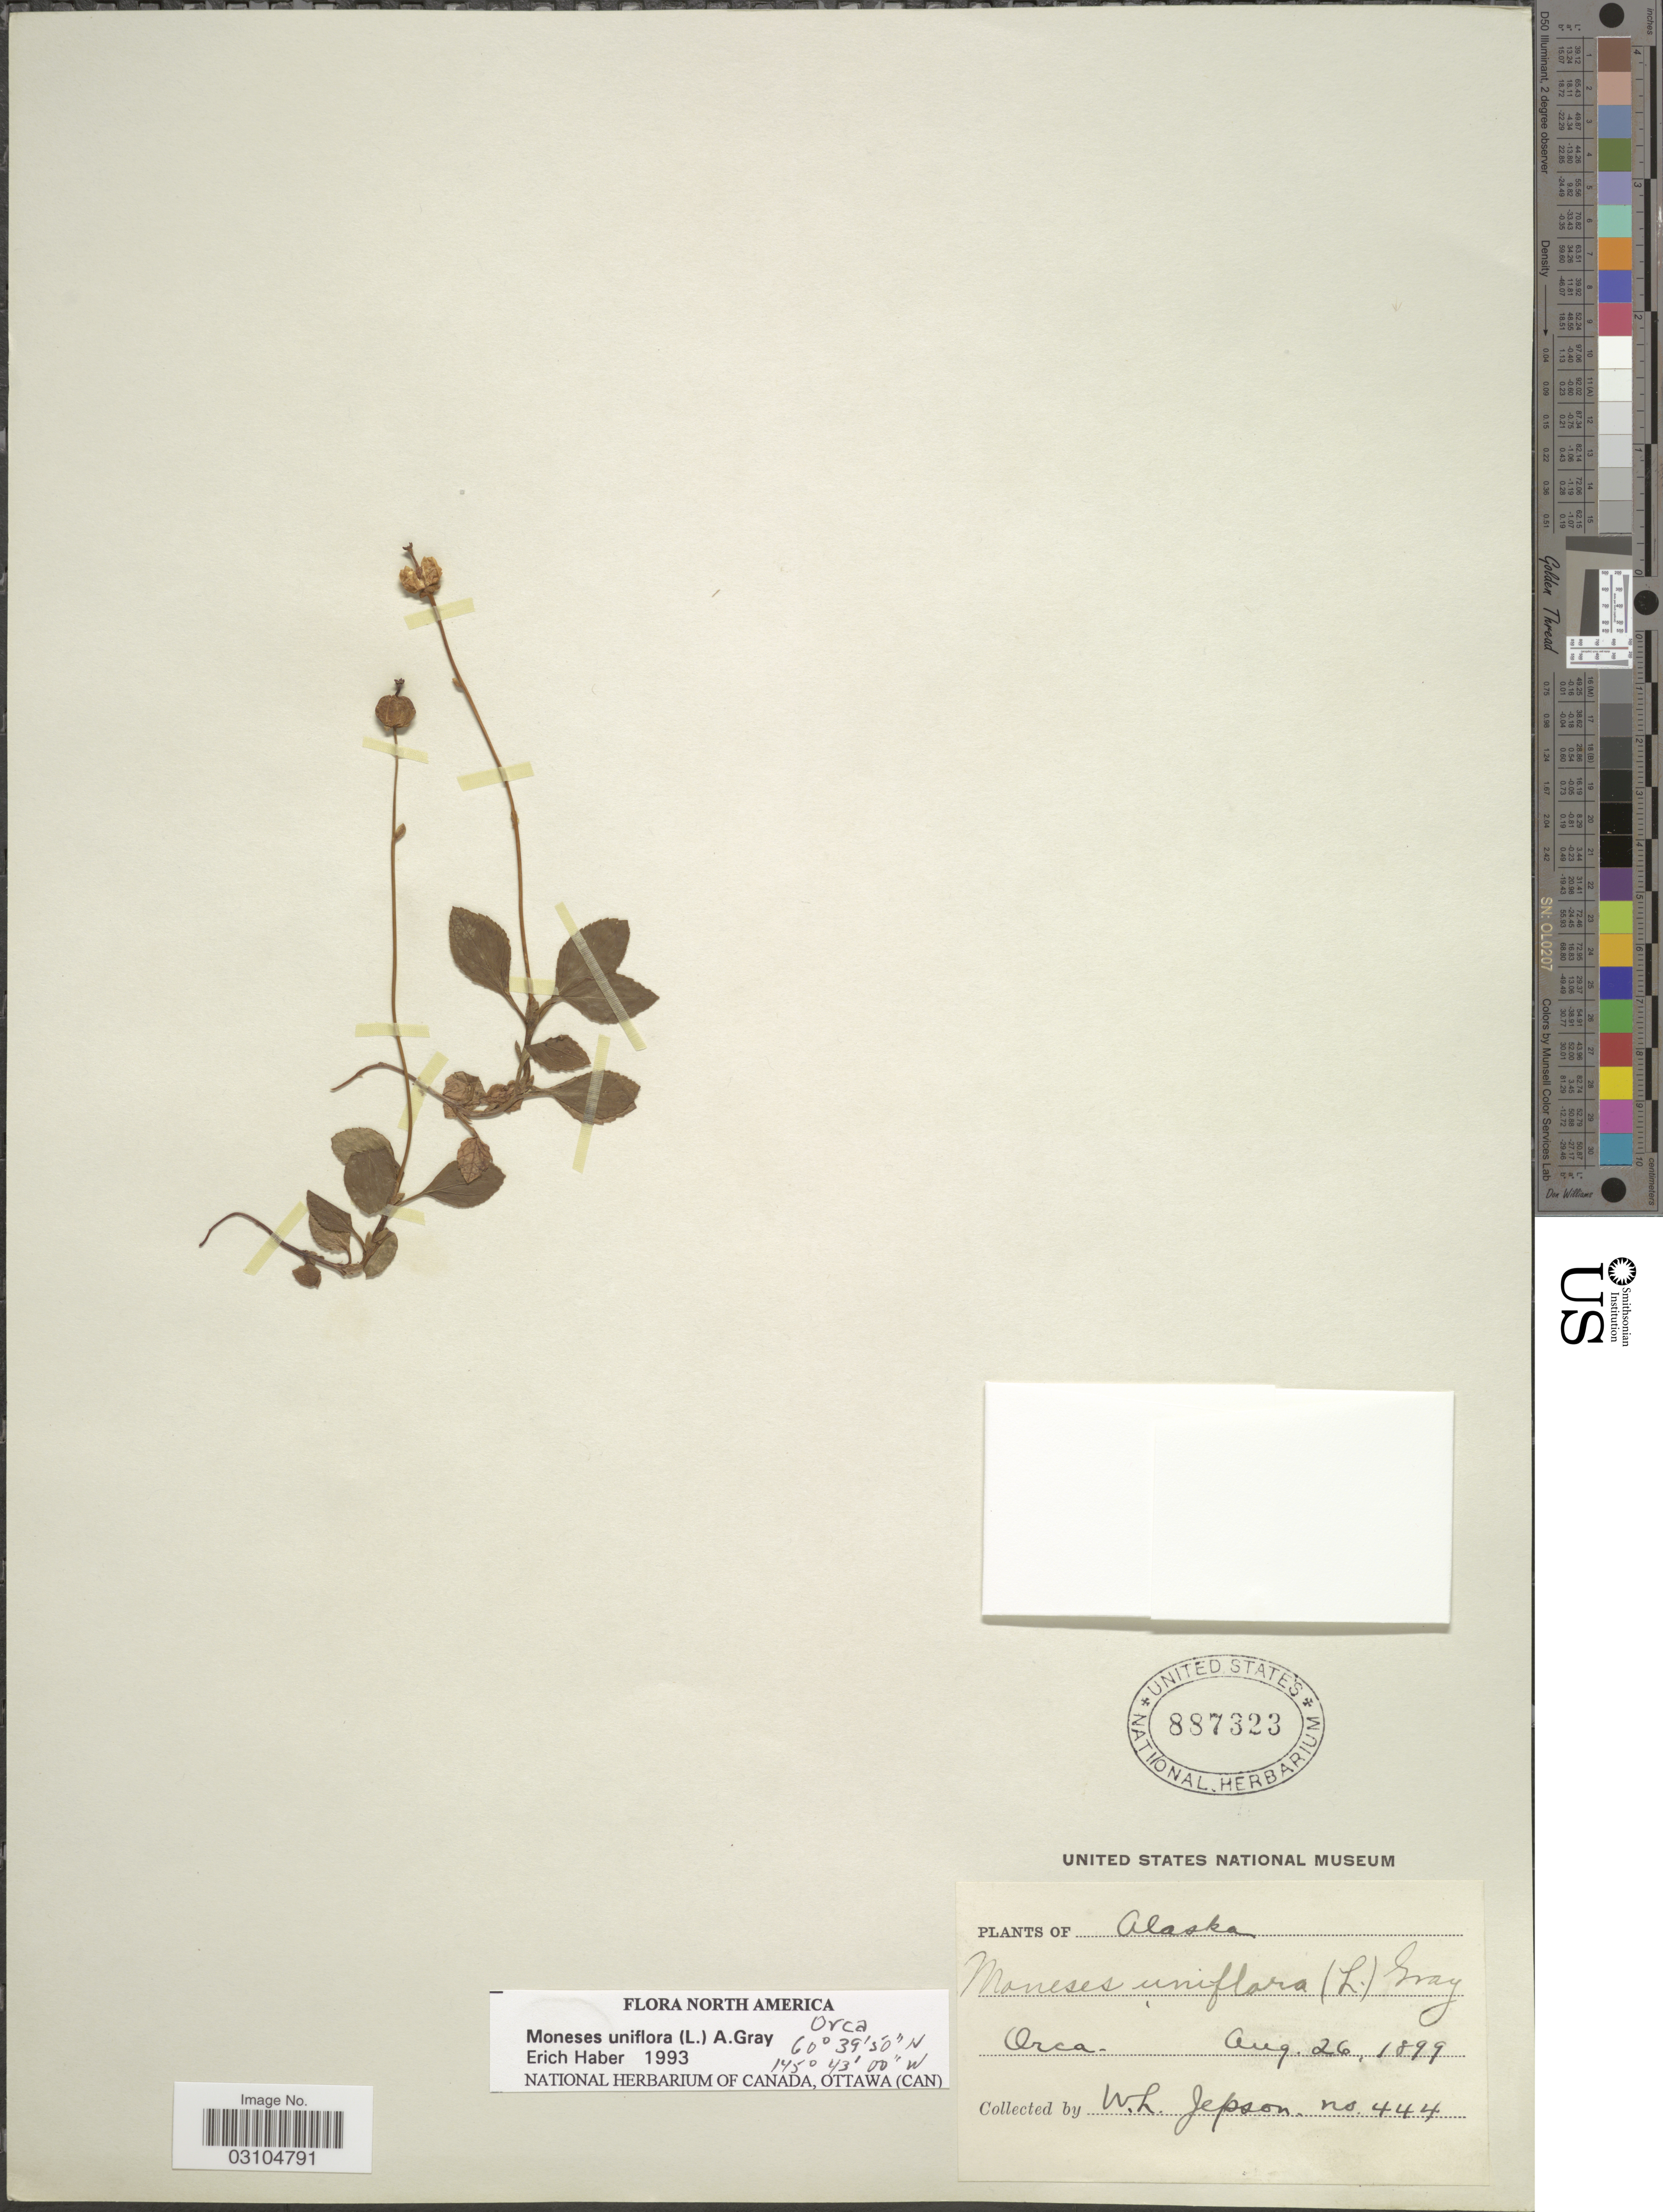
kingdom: Plantae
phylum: Tracheophyta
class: Magnoliopsida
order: Ericales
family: Ericaceae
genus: Moneses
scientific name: Moneses uniflora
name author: (L.) A. Gray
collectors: W. L. Jepson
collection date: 1899-08-26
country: United States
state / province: Alaska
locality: Orca.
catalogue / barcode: US 887323